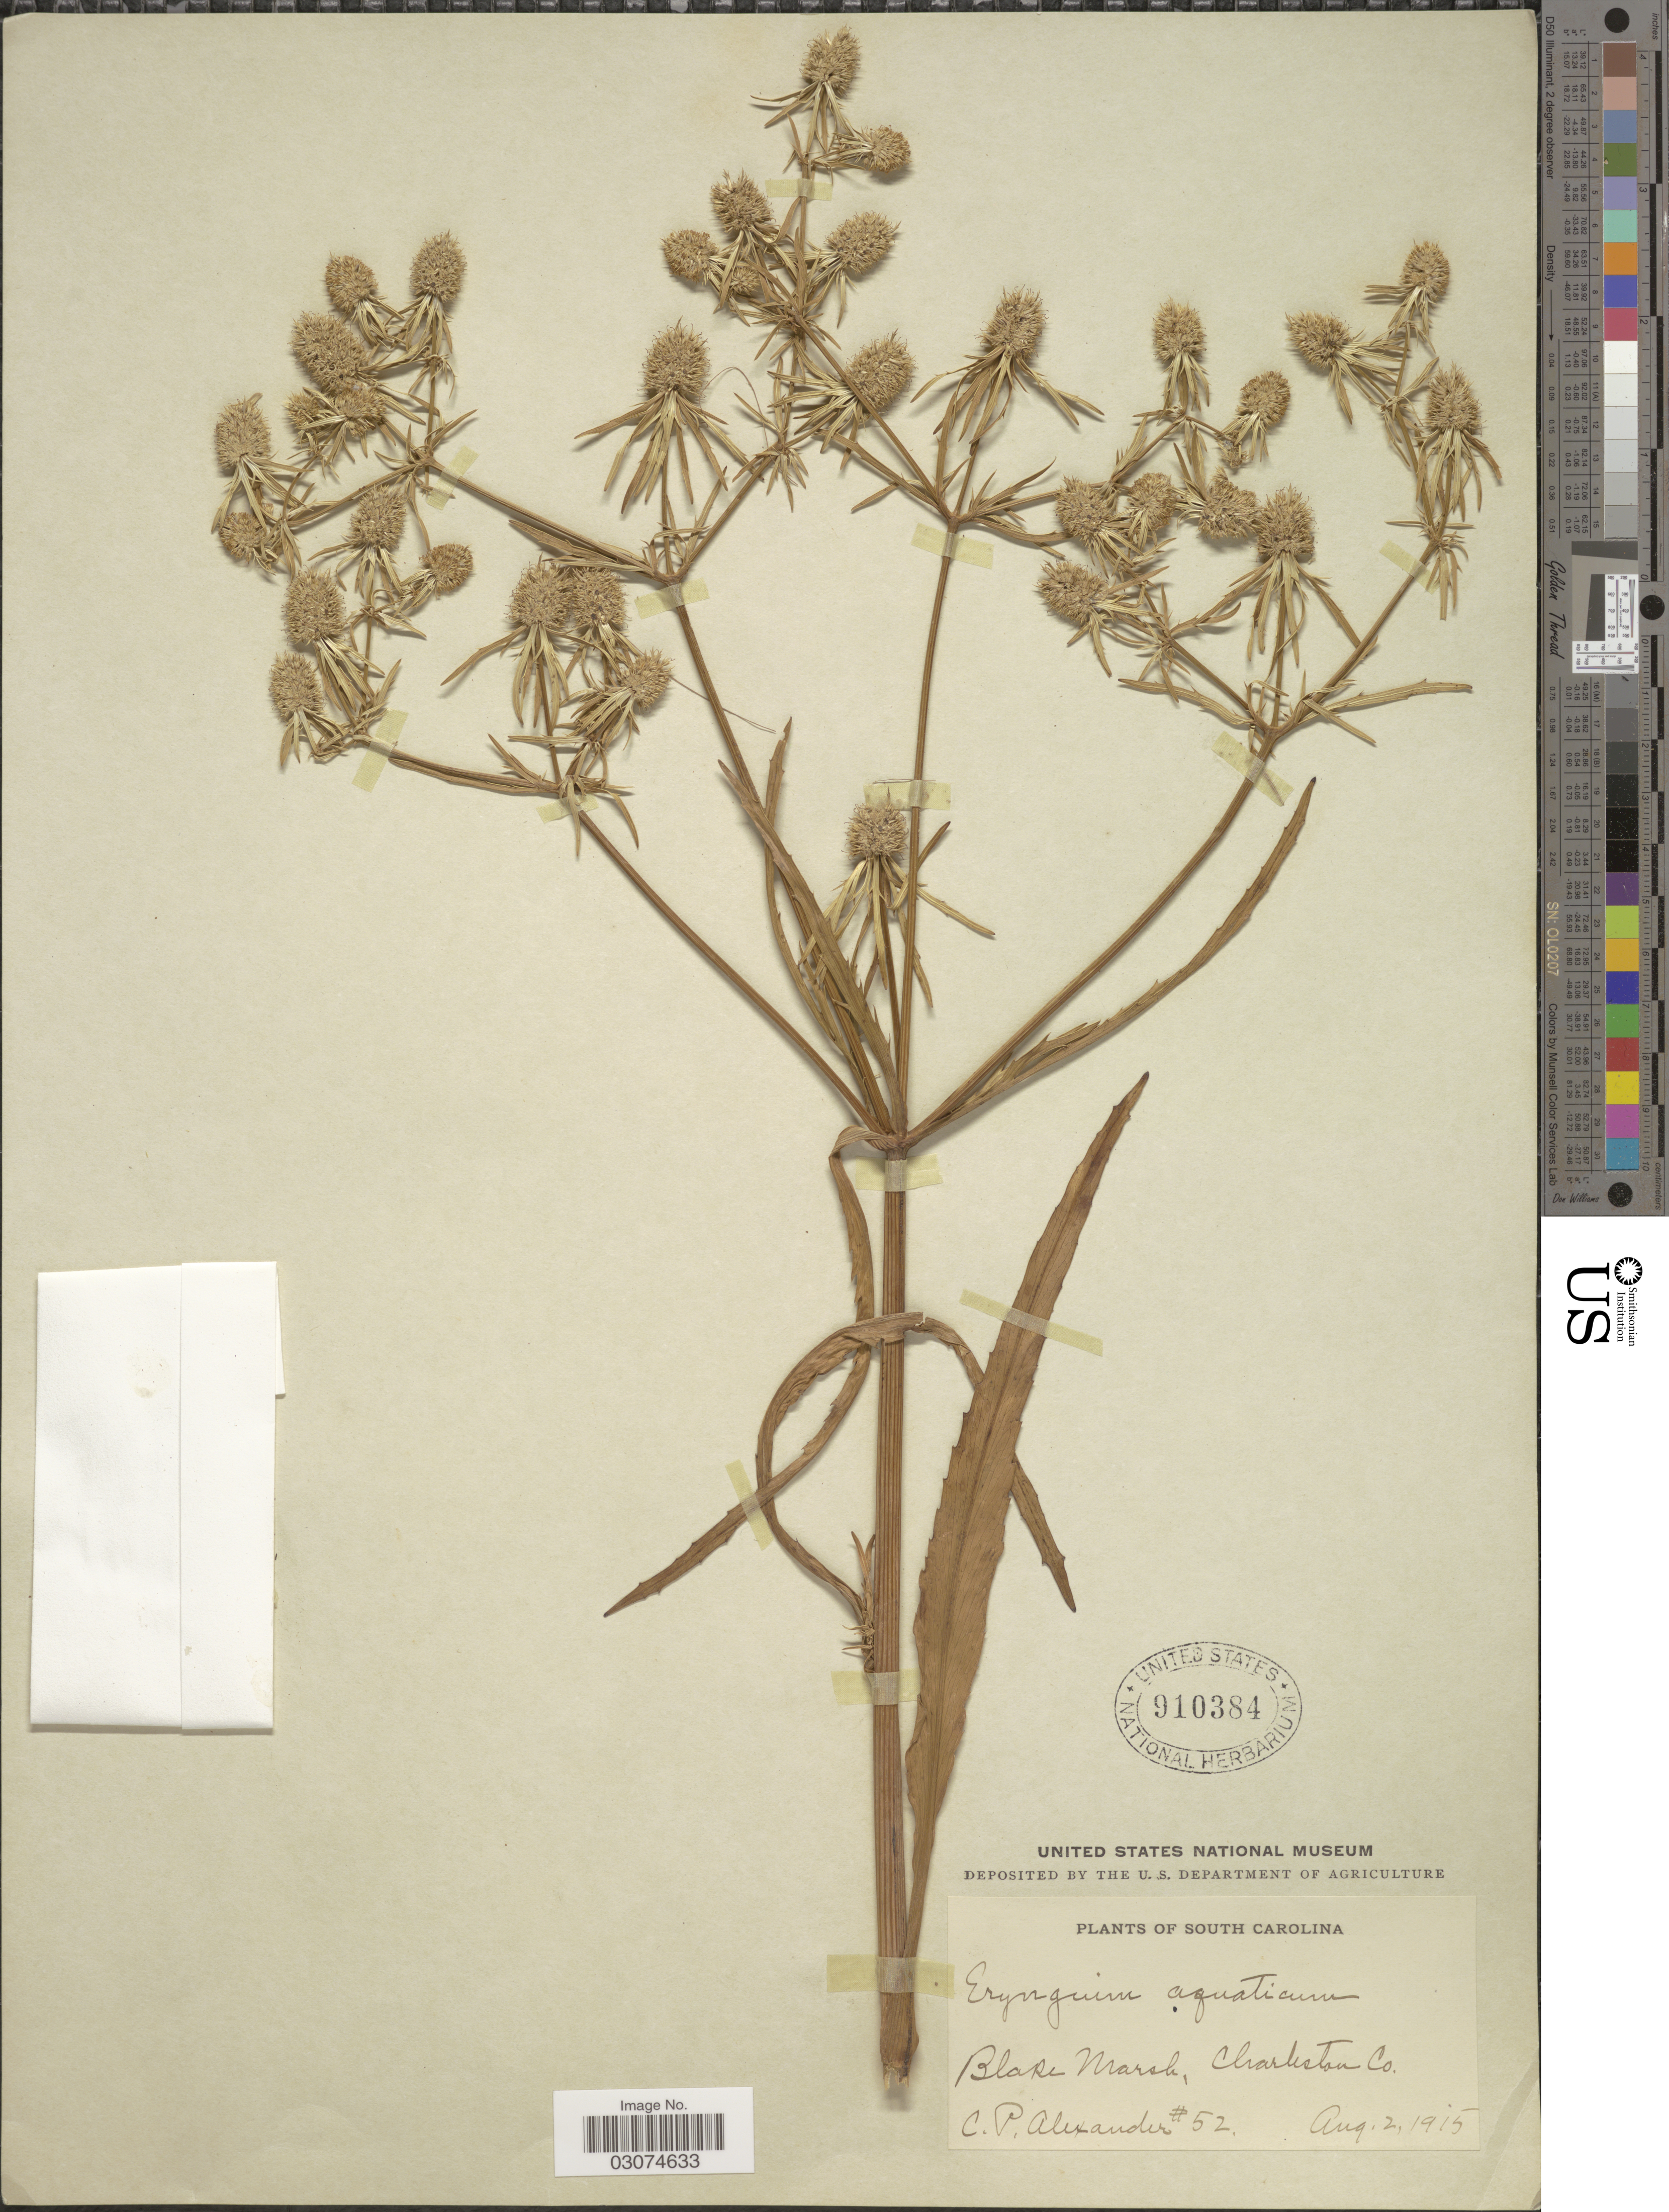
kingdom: Plantae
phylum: Tracheophyta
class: Magnoliopsida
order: Apiales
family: Apiaceae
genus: Eryngium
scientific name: Eryngium aquaticum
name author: L.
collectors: C. P. Alexander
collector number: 52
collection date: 1915-08-02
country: United States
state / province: South Carolina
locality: Blake Marsh, Charleston Co.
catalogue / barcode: US 910384